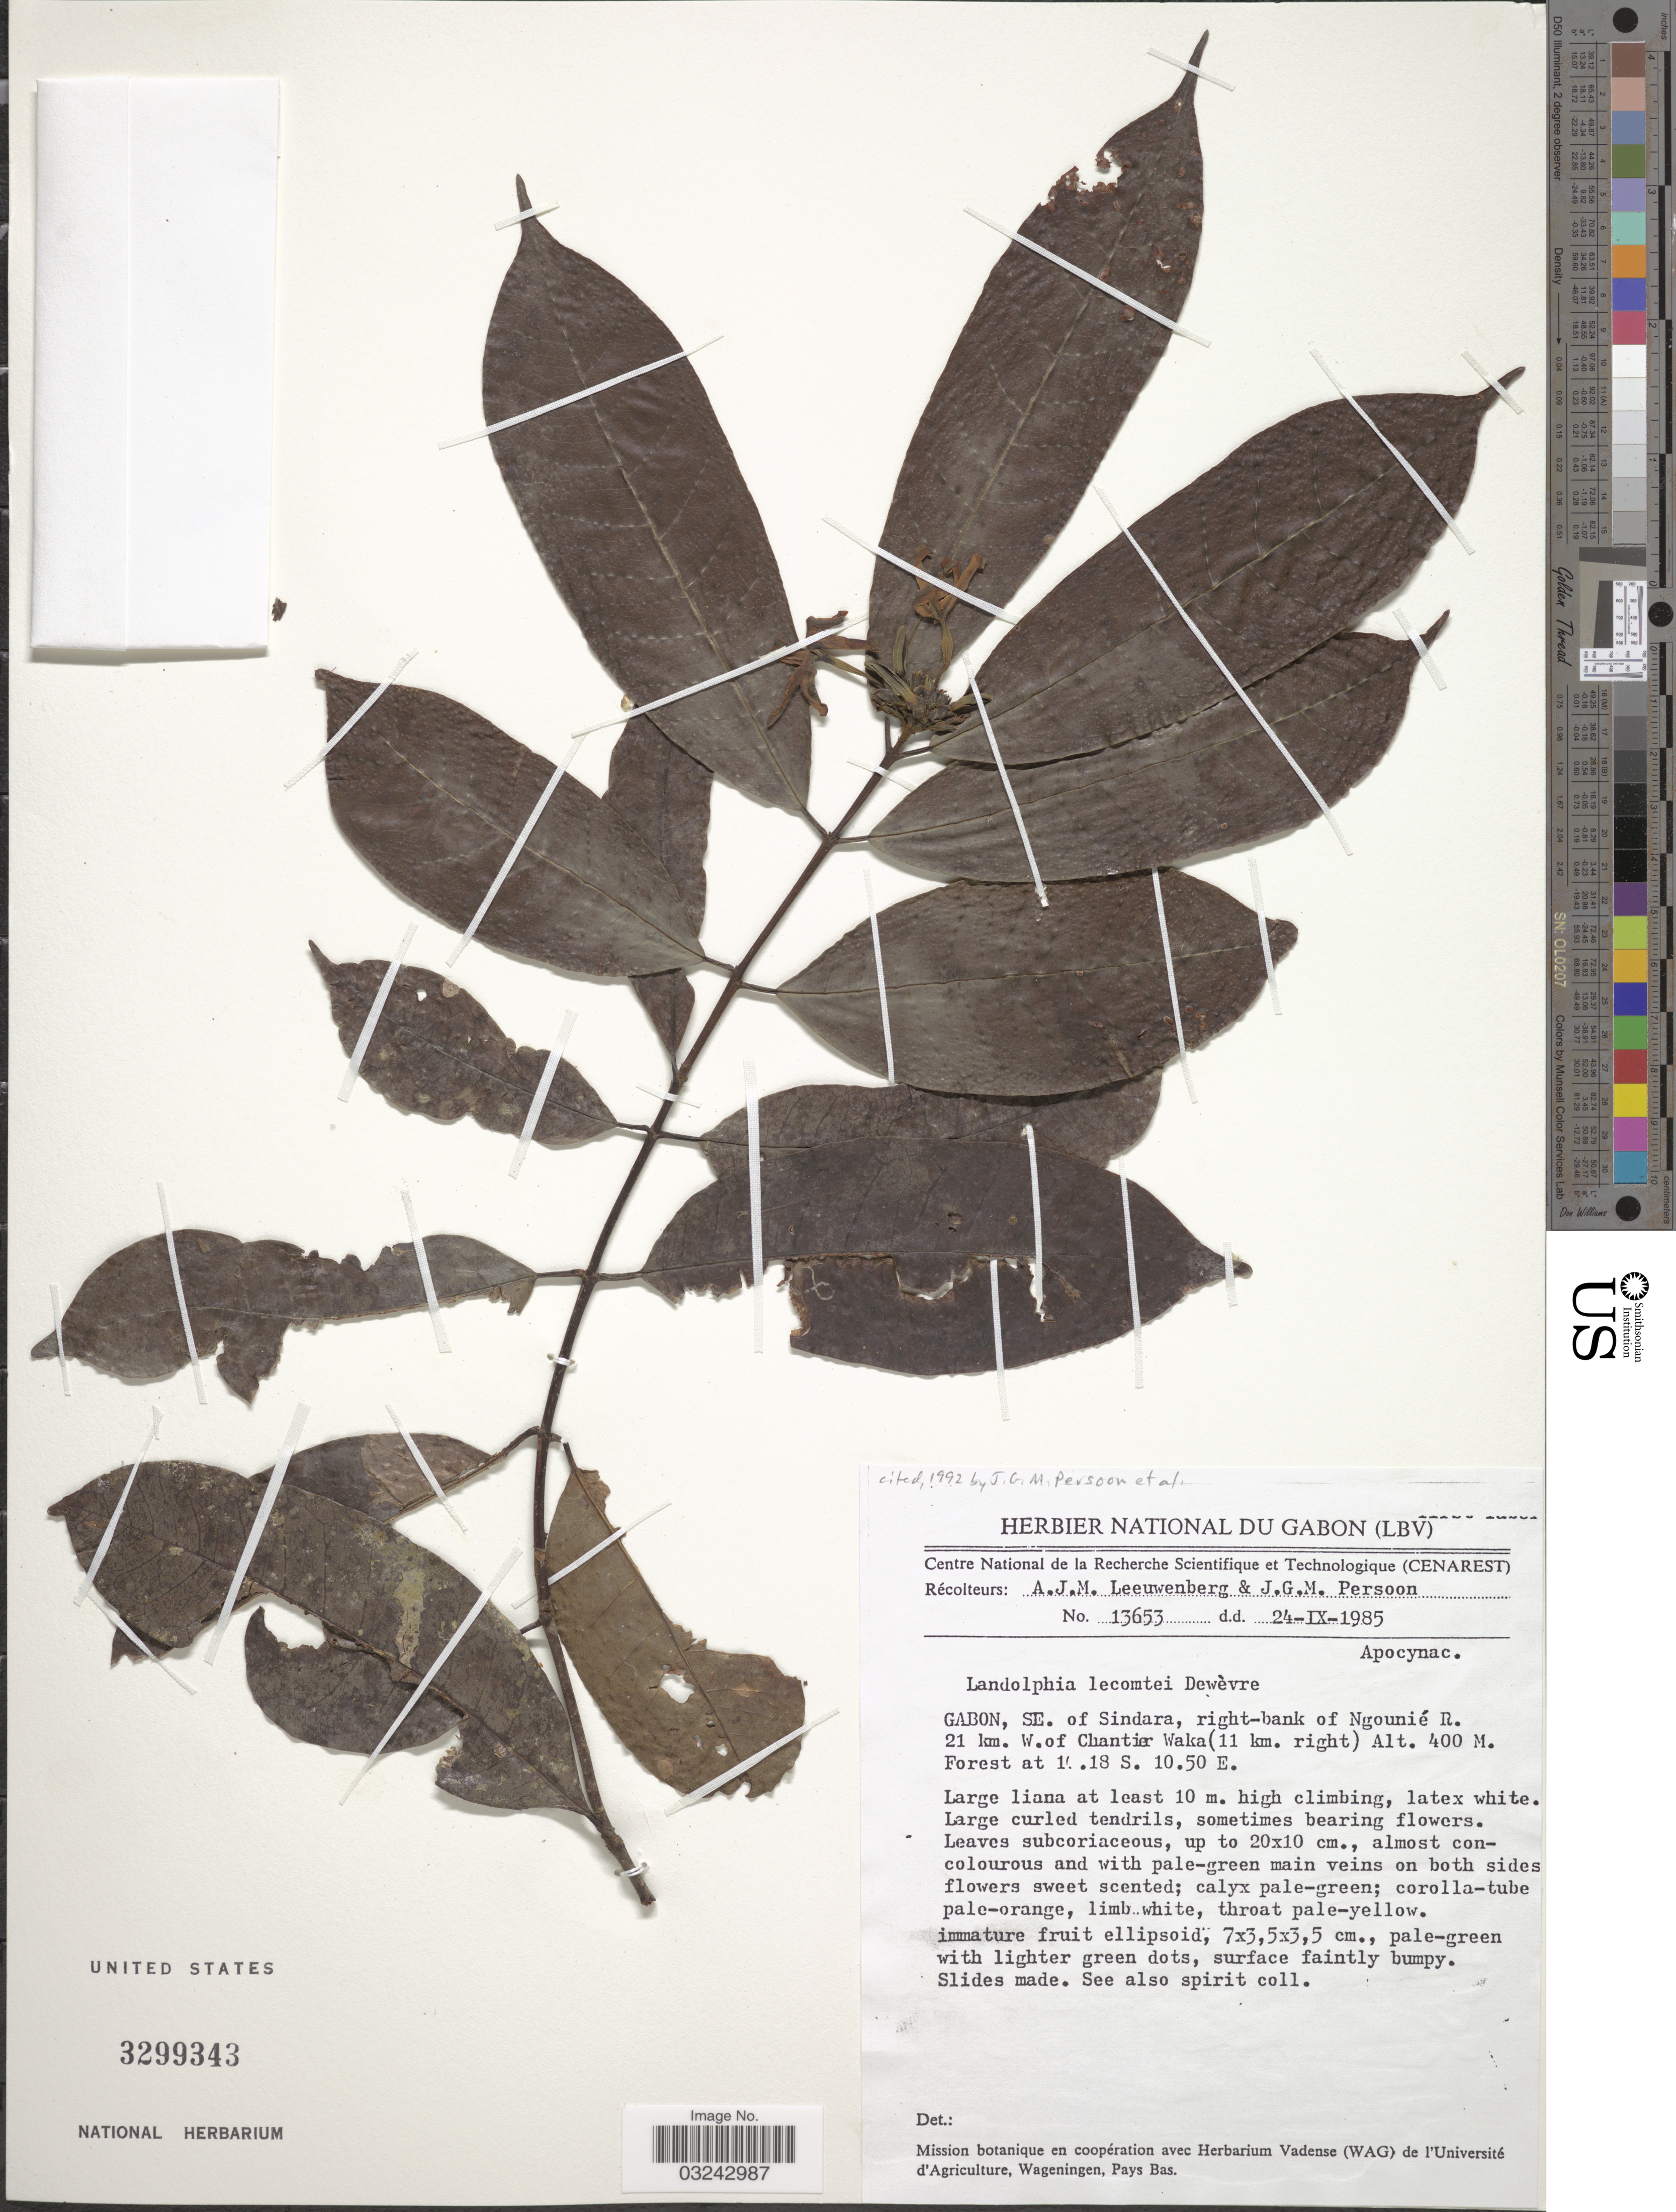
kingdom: Plantae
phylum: Tracheophyta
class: Magnoliopsida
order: Gentianales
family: Apocynaceae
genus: Landolphia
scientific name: Landolphia lecomtei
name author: Dewèvre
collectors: A. J. M. Leeuwenberg & J. G. Persoon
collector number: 13653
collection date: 1985-09-24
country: Gabon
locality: SE. of Sindara, right-bank of Ngounié R. 21 km. W. of Chantier Waka (11 km. right).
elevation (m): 400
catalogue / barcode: US 3299343